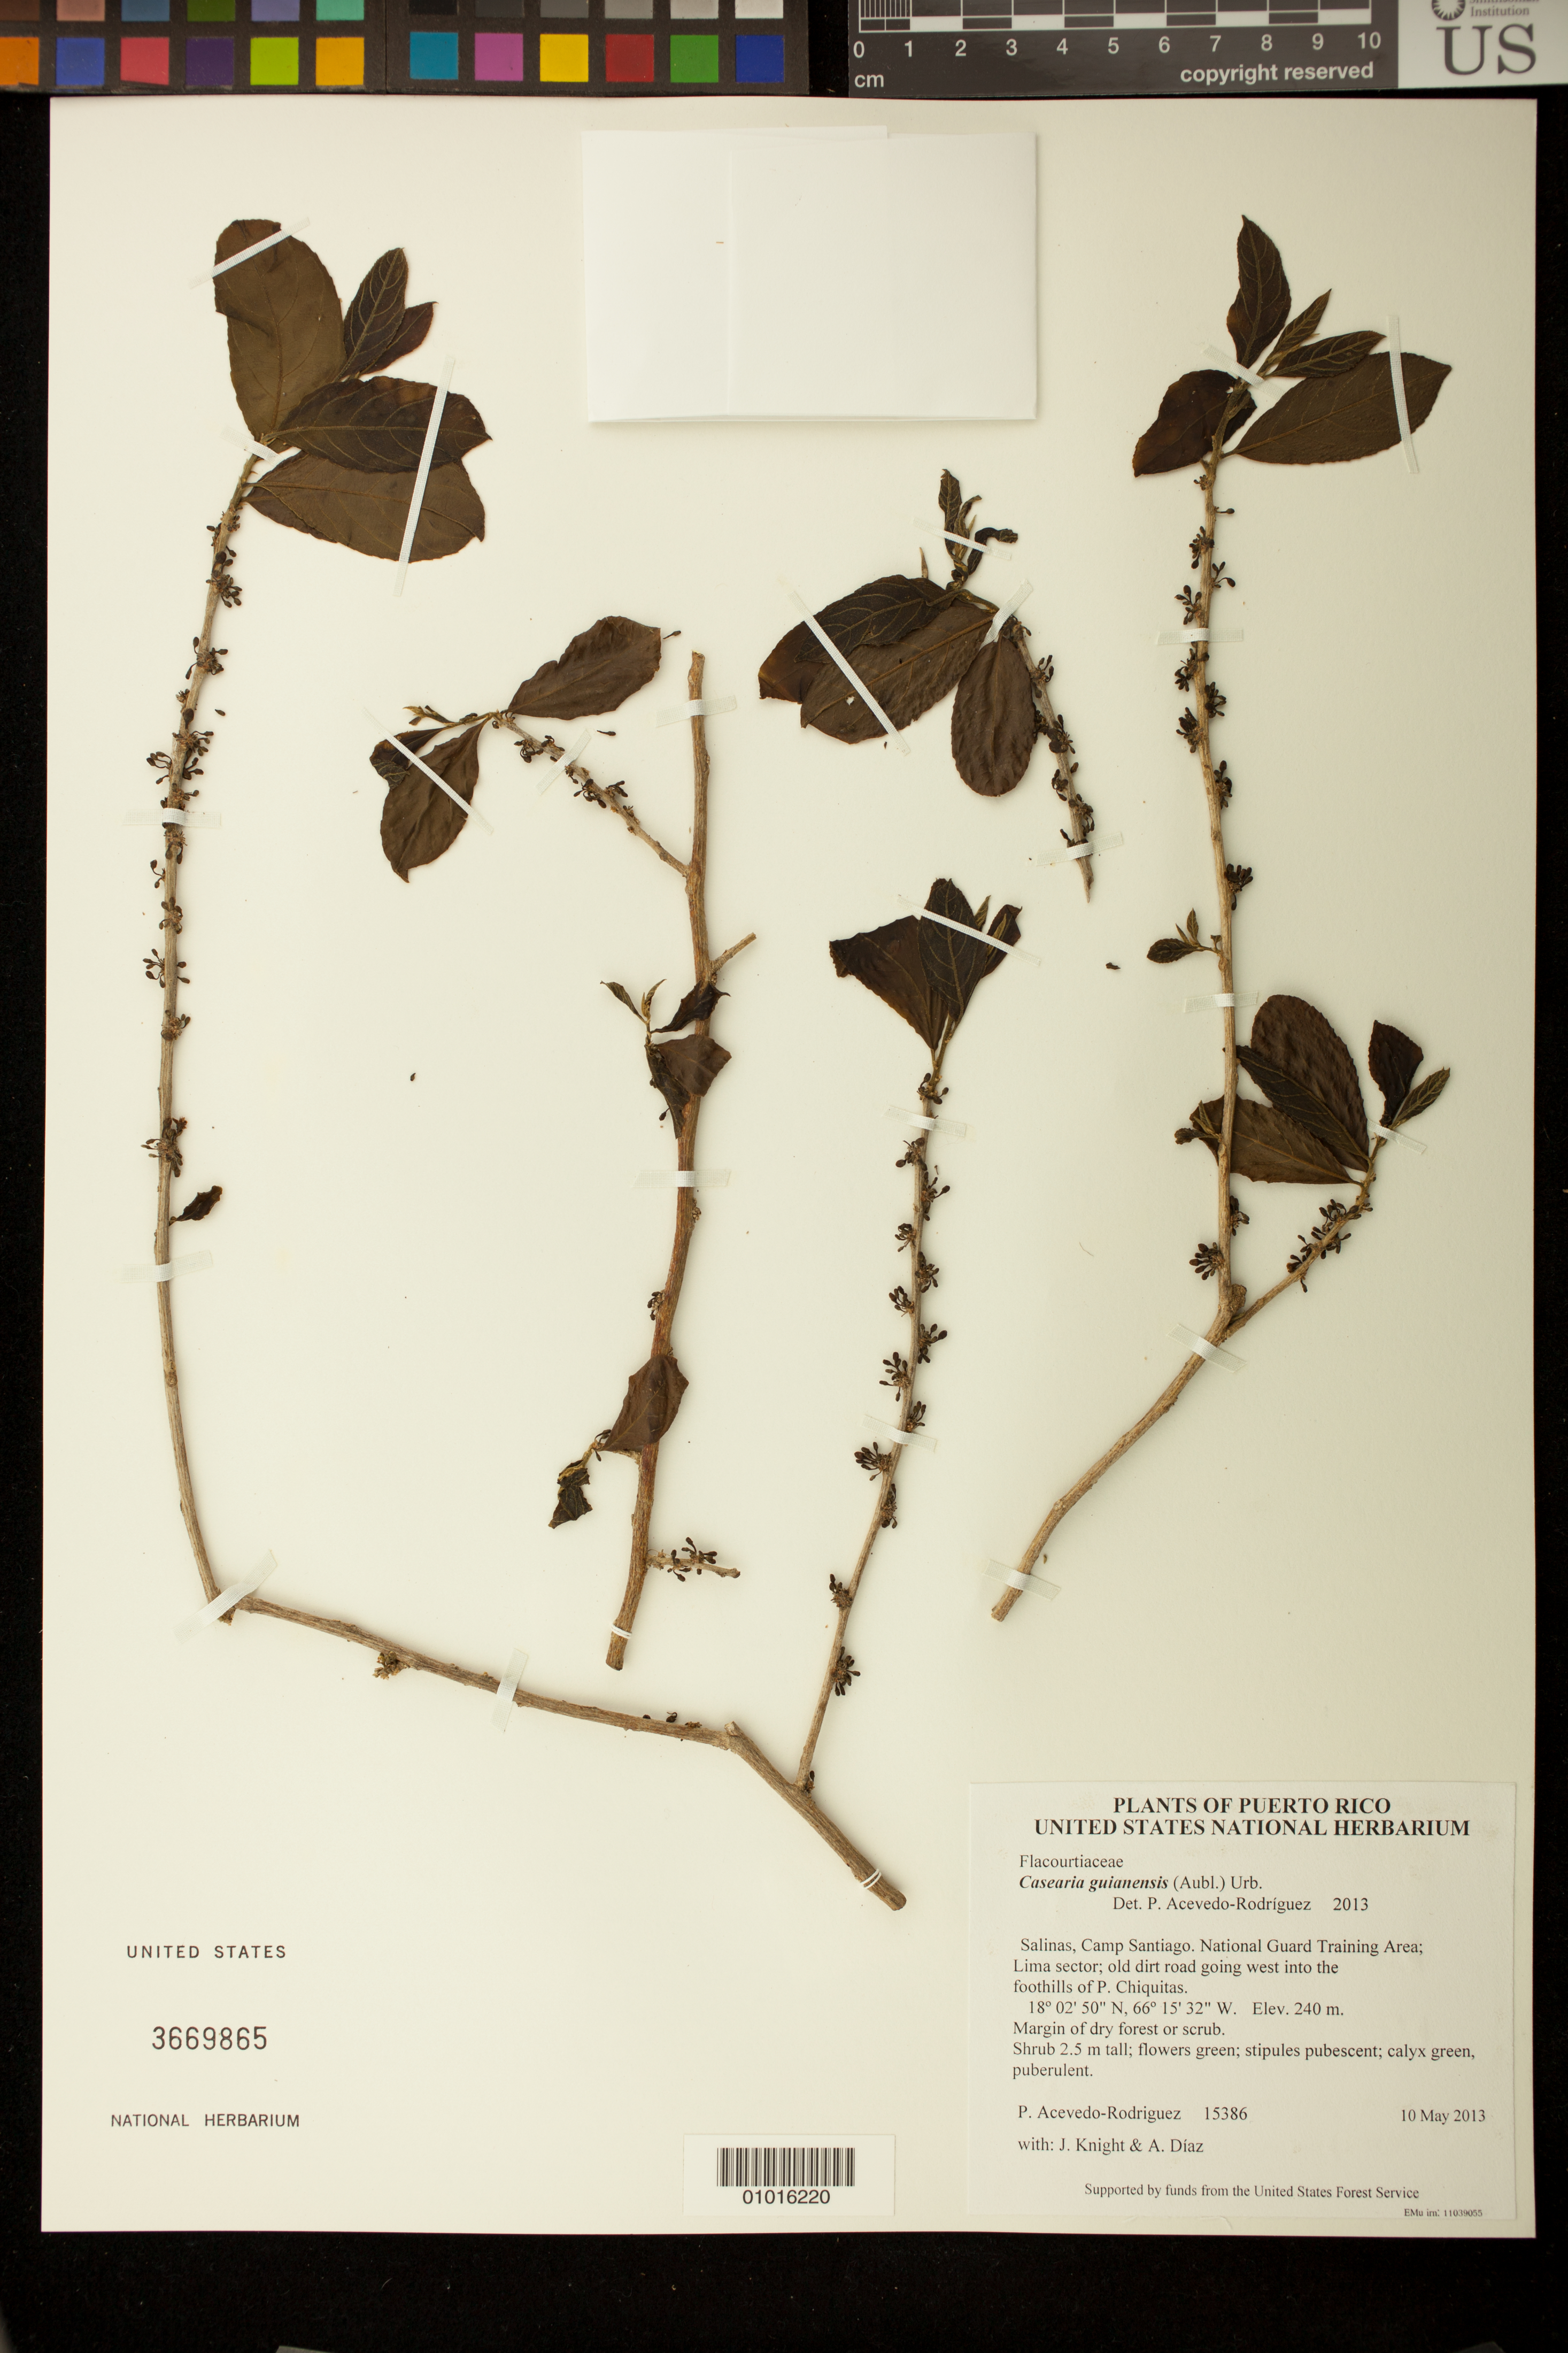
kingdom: Plantae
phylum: Tracheophyta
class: Magnoliopsida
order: Malpighiales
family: Salicaceae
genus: Casearia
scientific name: Casearia guianensis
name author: (Aubl.) Urb.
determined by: Acevedo-Rodríguez, P., (BOT), Smithsonian Institution - National Museum of Natural History (UNITED STATES)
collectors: P. Acevedo-Rodr., J. Knight & A. Díaz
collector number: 15386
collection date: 2013-05-10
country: Puerto Rico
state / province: Salinas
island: Puerto Rico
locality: Camp Santiago. National Guard Training Area; Lima sector; old dirt road going west into the foothills of P. Chiquitas.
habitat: Margin of dry forest or scrub.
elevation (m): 240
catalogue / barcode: US 3669865